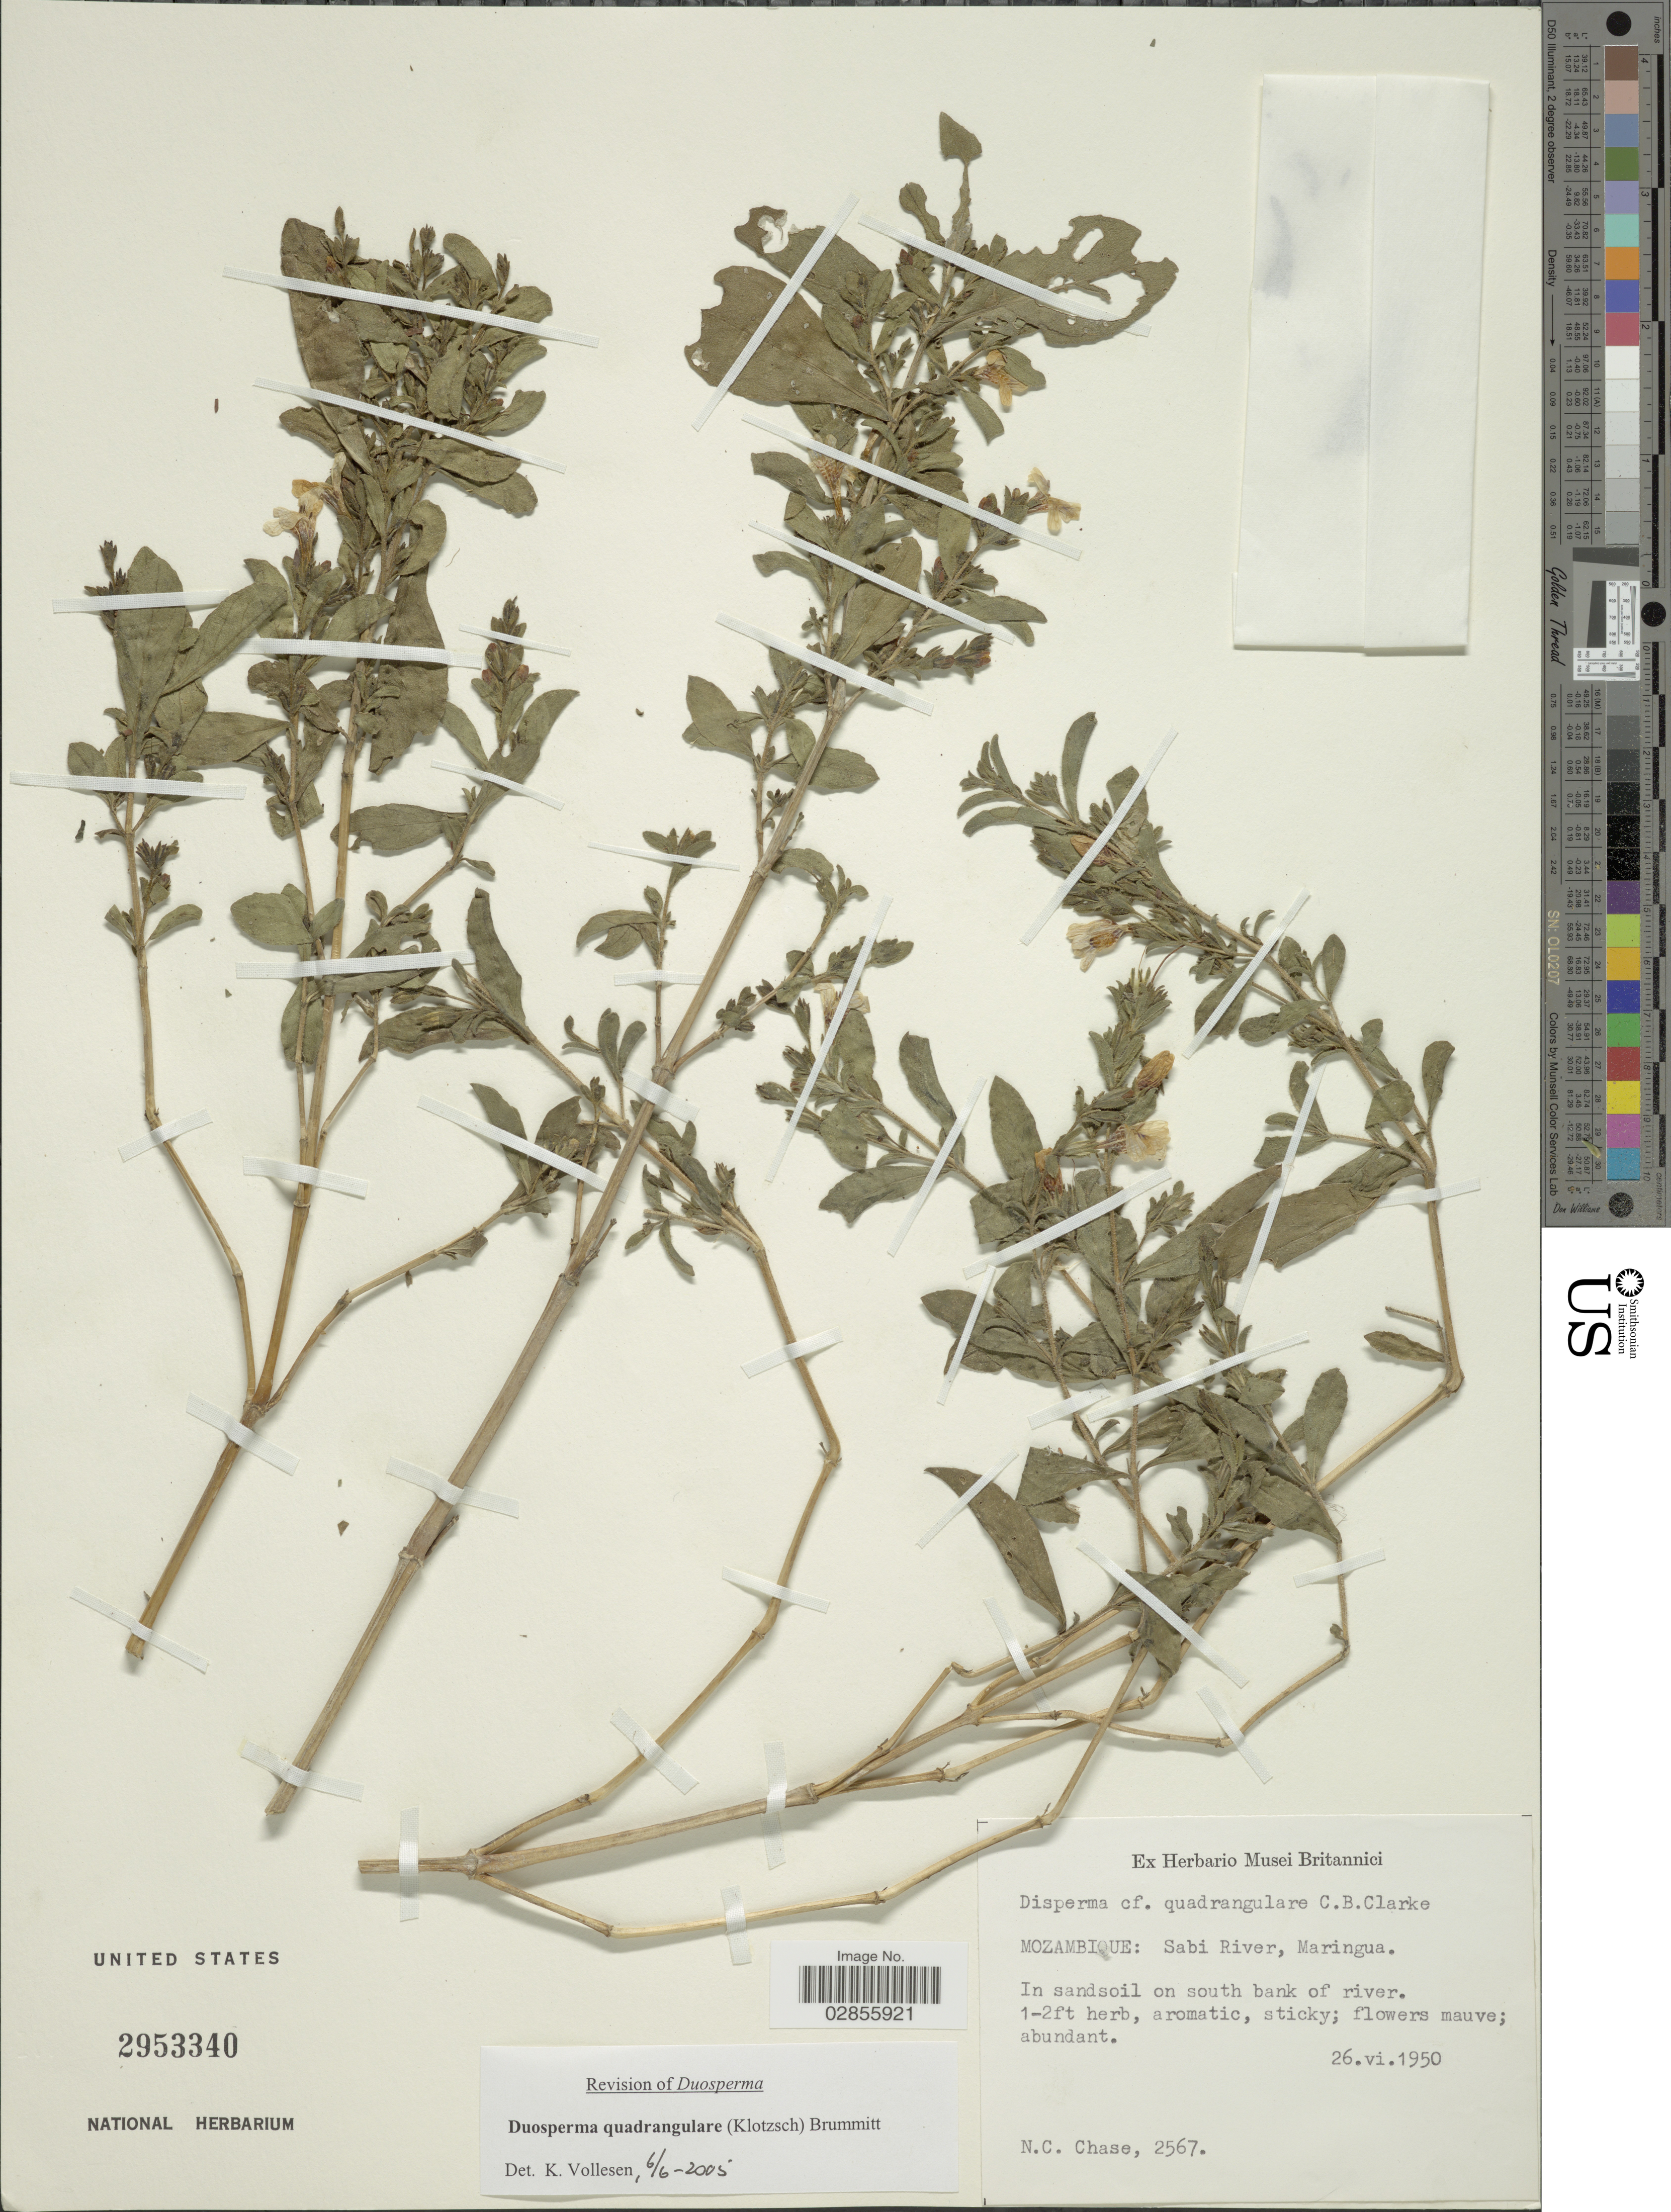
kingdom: Plantae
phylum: Tracheophyta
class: Magnoliopsida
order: Lamiales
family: Acanthaceae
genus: Duosperma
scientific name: Duosperma quadrangulare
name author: (Klotzsch) Brummitt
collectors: N. C. Chase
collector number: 2567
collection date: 1950-06-26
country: Mozambique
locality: Sabi River, Maringua.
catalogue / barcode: US 2953340